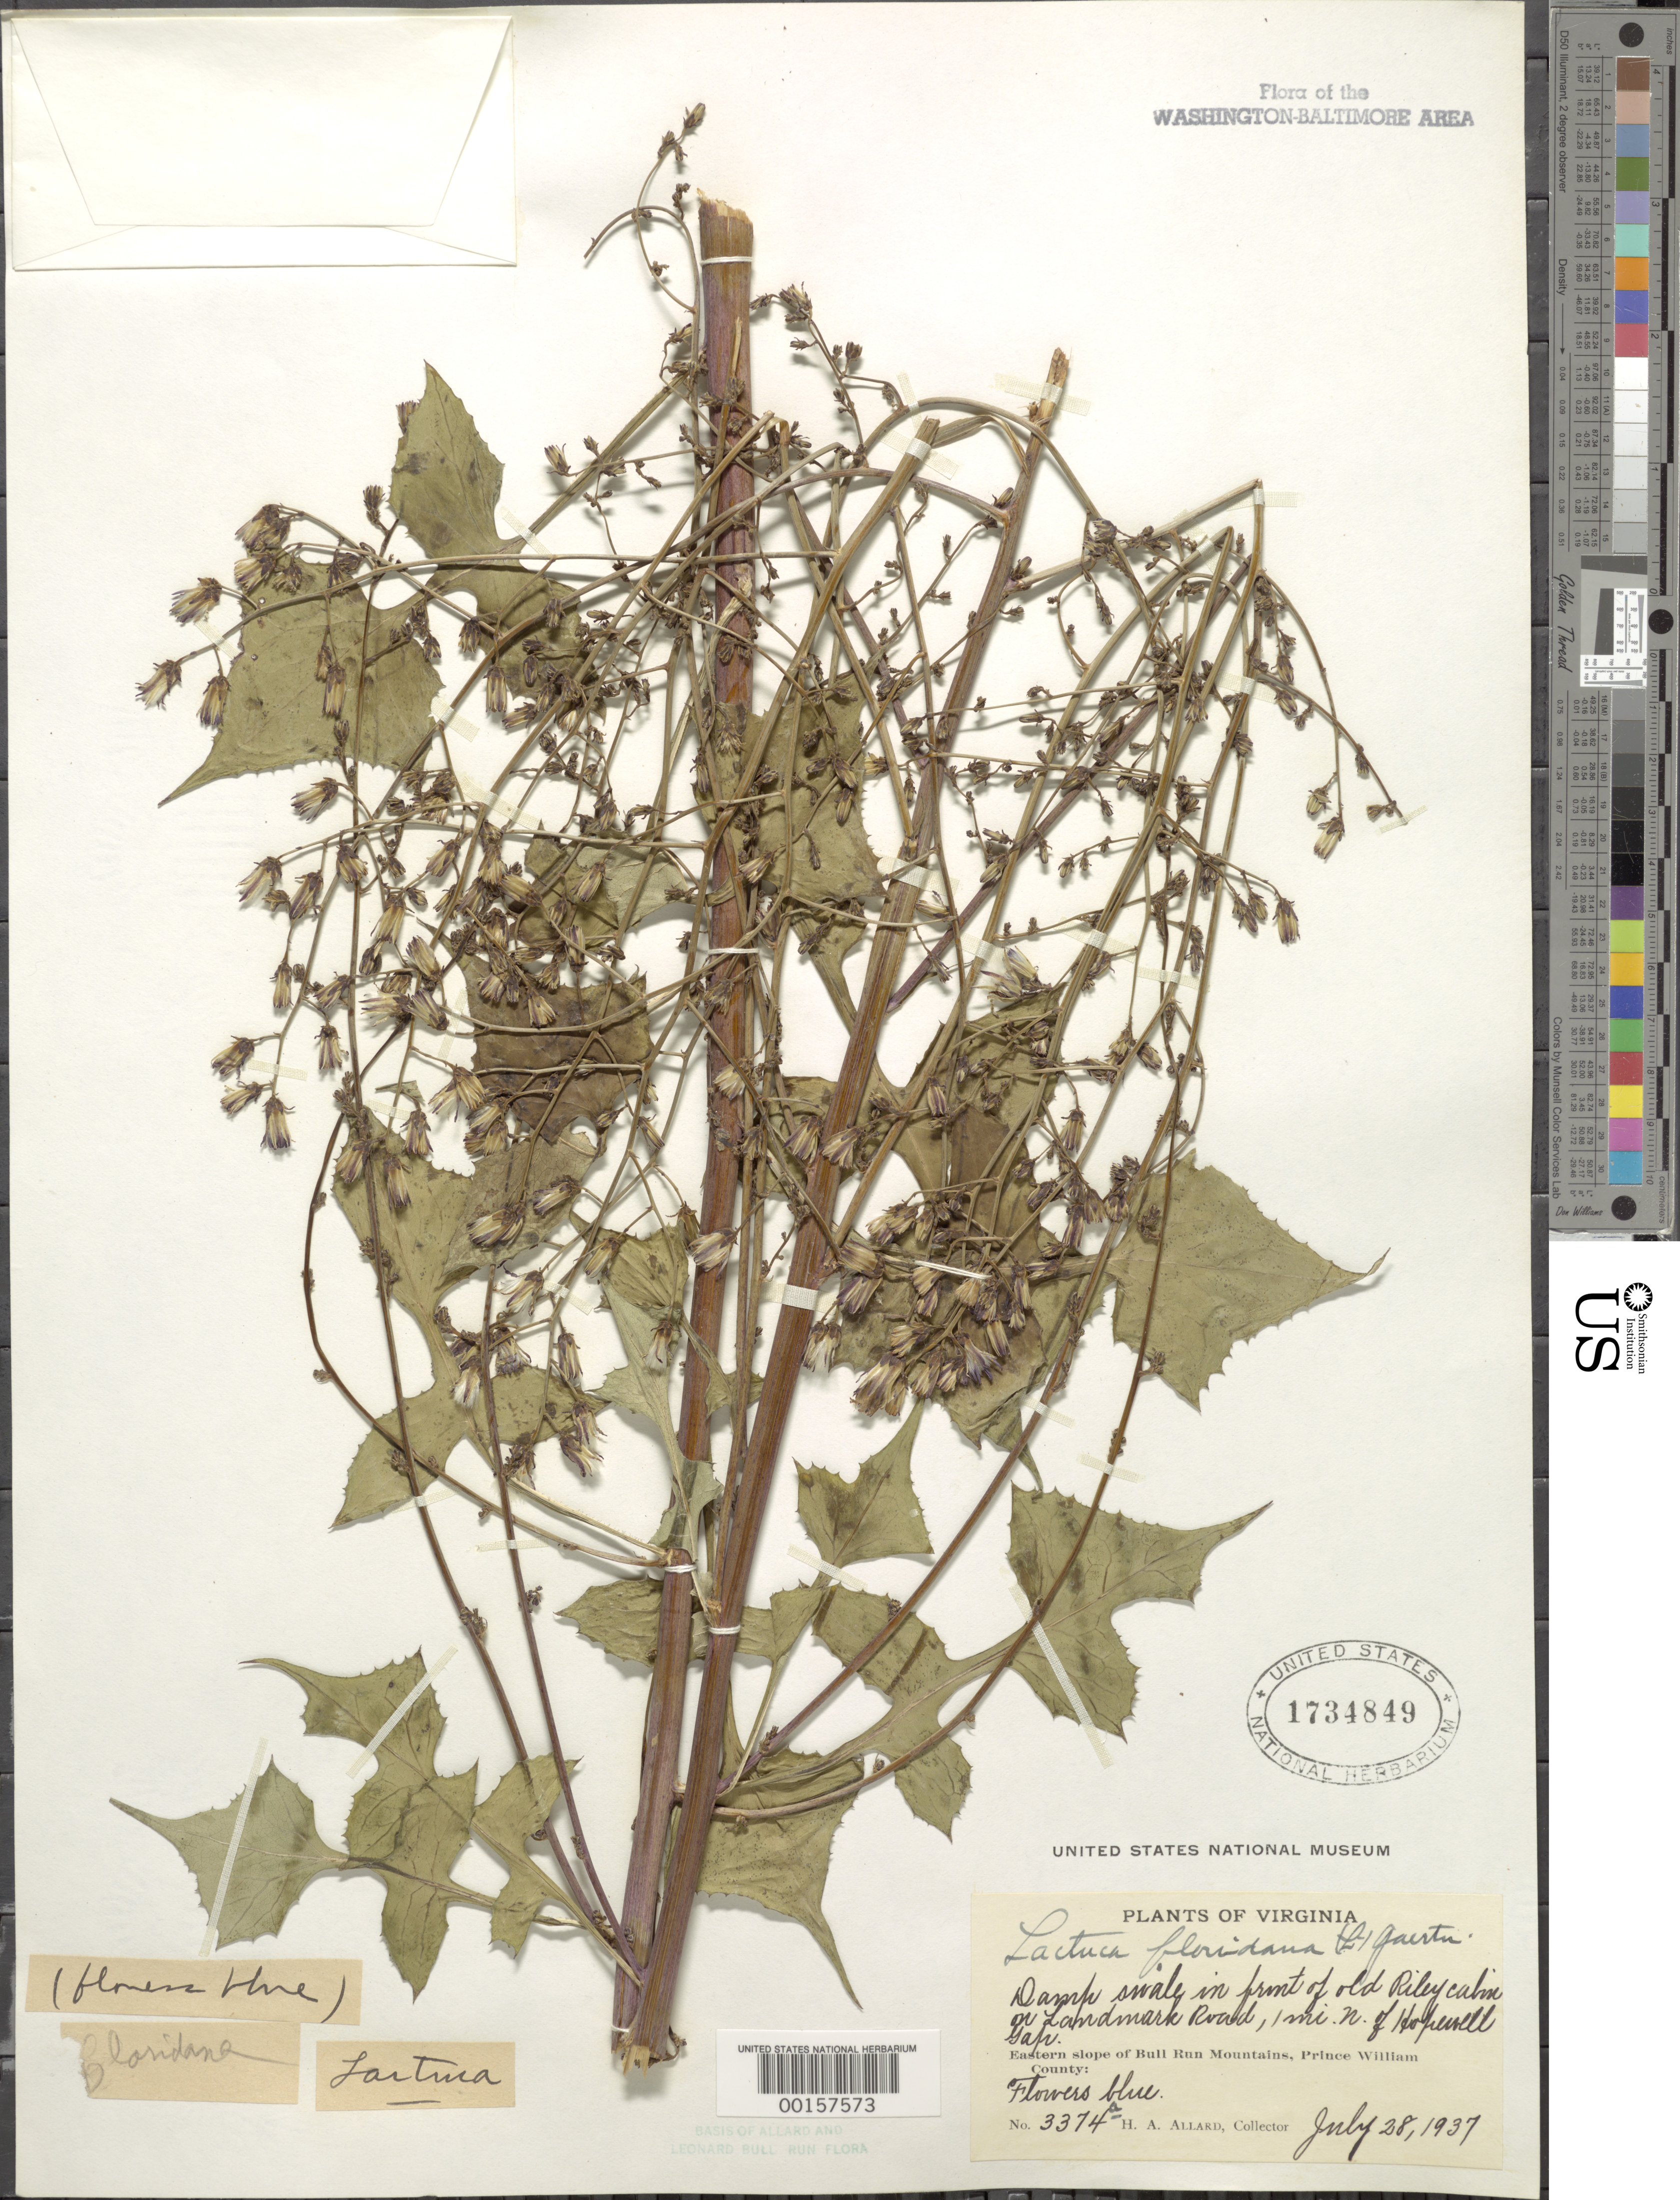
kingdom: Plantae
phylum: Tracheophyta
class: Magnoliopsida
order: Asterales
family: Asteraceae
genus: Lactuca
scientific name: Lactuca floridana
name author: (L.) Gaertn.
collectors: H. A. Allard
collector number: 3374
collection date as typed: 28 Jul 1937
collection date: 1937-07-28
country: United States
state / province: Virginia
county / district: Prince William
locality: North of Hopewell Gap Old Riley Cabin on Landmark Road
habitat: Damp swale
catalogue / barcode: US 1734849